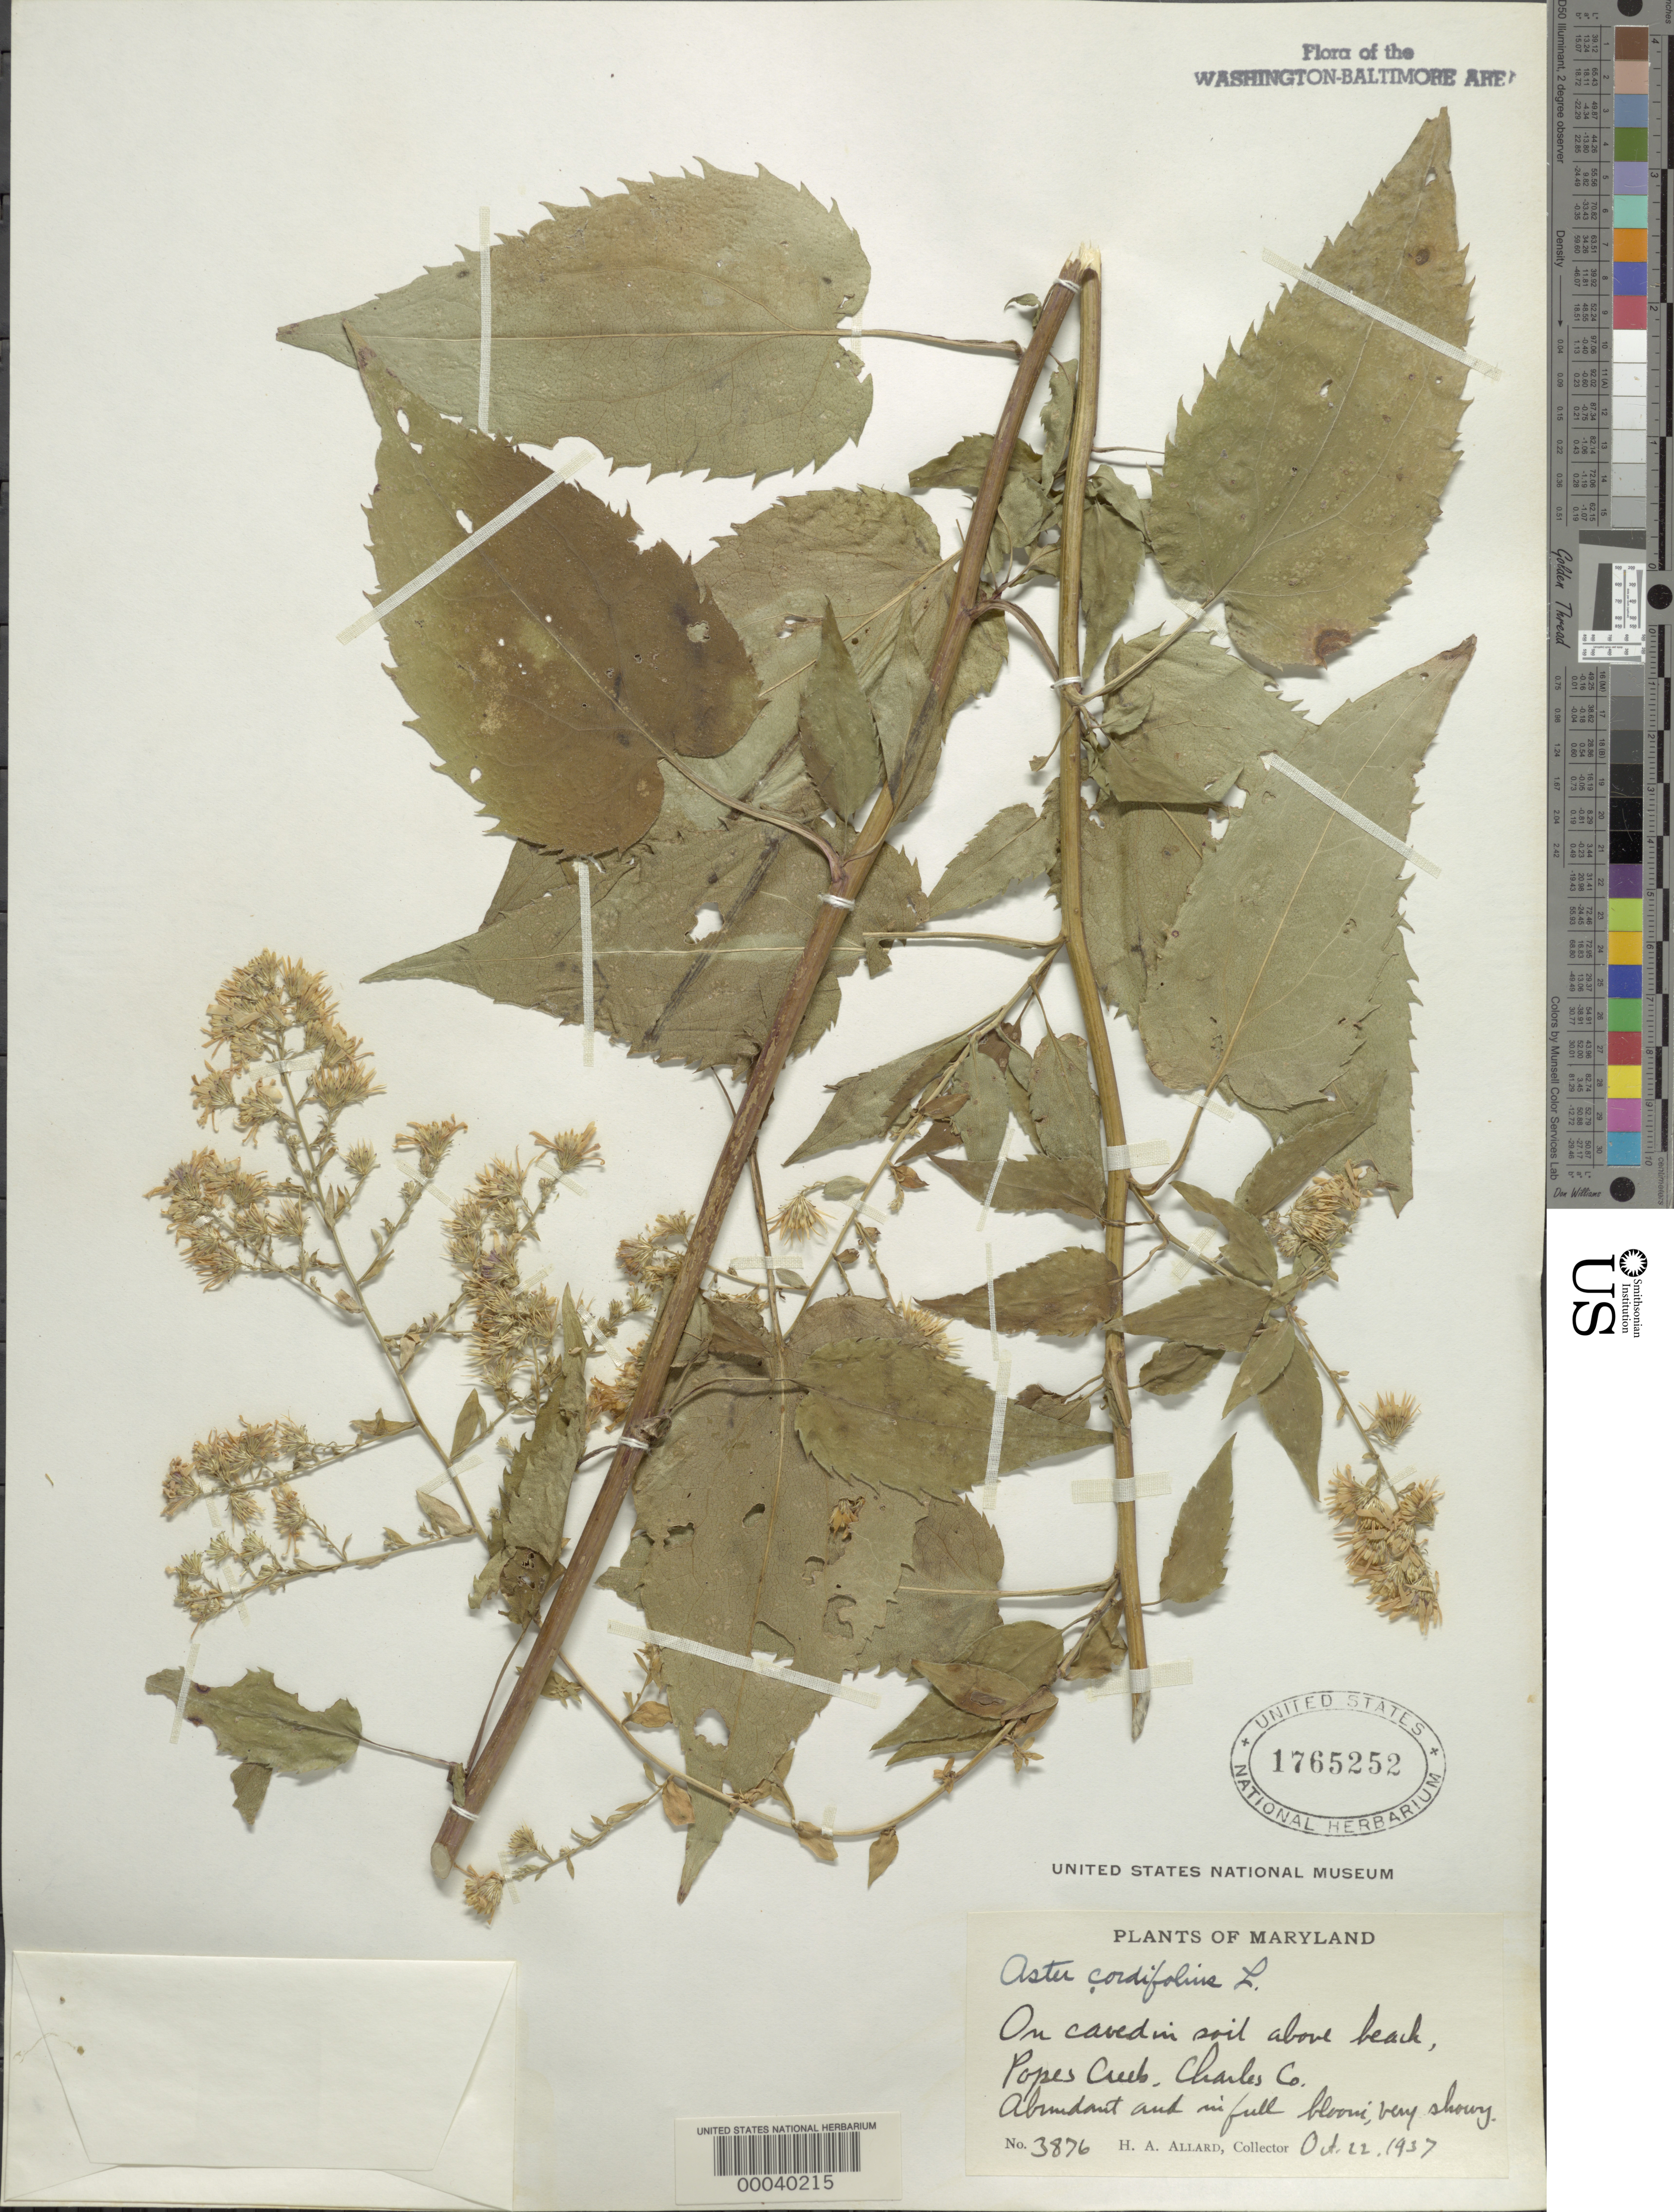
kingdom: Plantae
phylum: Tracheophyta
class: Magnoliopsida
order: Asterales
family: Asteraceae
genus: Symphyotrichum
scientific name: Symphyotrichum cordifolium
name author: (L.) G.L. Nesom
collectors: H. A. Allard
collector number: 3876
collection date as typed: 22 Oct 1937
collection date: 1937-10-22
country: United States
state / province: Maryland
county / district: Charles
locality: Popes Creek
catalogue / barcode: US 1765252